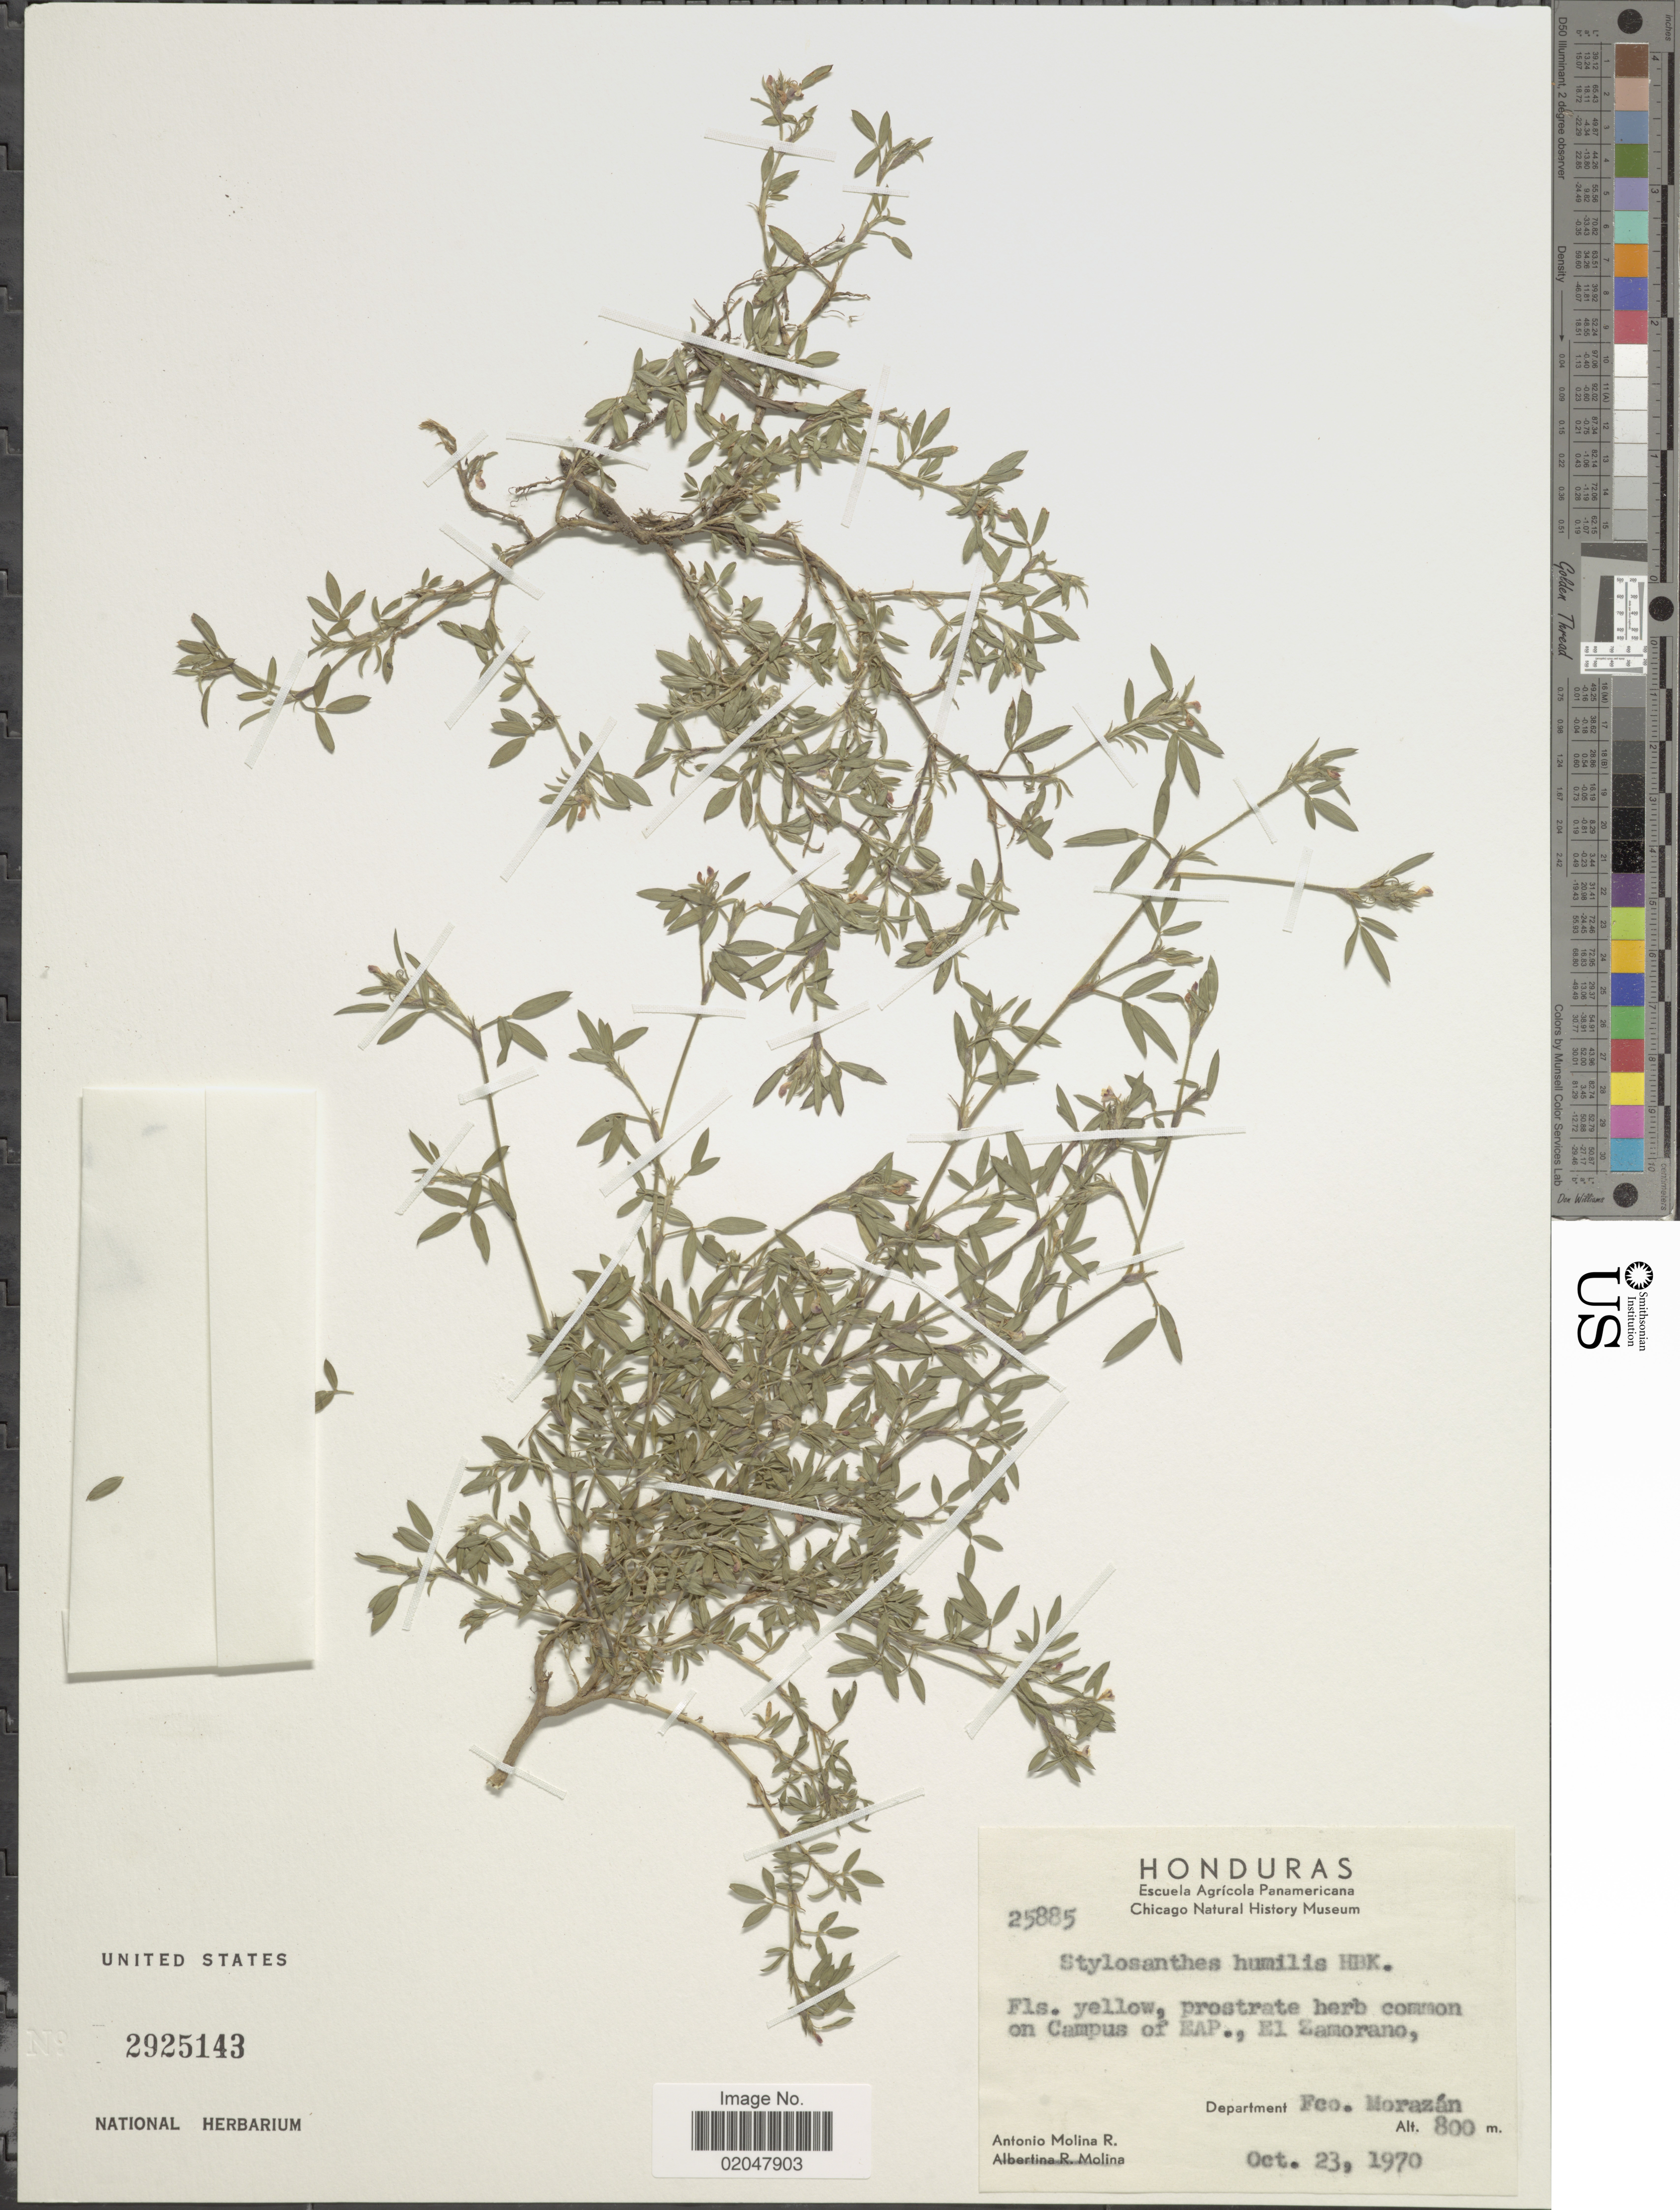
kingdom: Plantae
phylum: Tracheophyta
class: Magnoliopsida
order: Fabales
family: Fabaceae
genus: Stylosanthes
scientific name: Stylosanthes humilis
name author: Kunth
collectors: A. Molina R.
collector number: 25885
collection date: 1970-10-23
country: Honduras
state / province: Fco. Morazán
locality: Common on Campus of EAP., El Zamorano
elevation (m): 800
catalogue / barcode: US 2925143